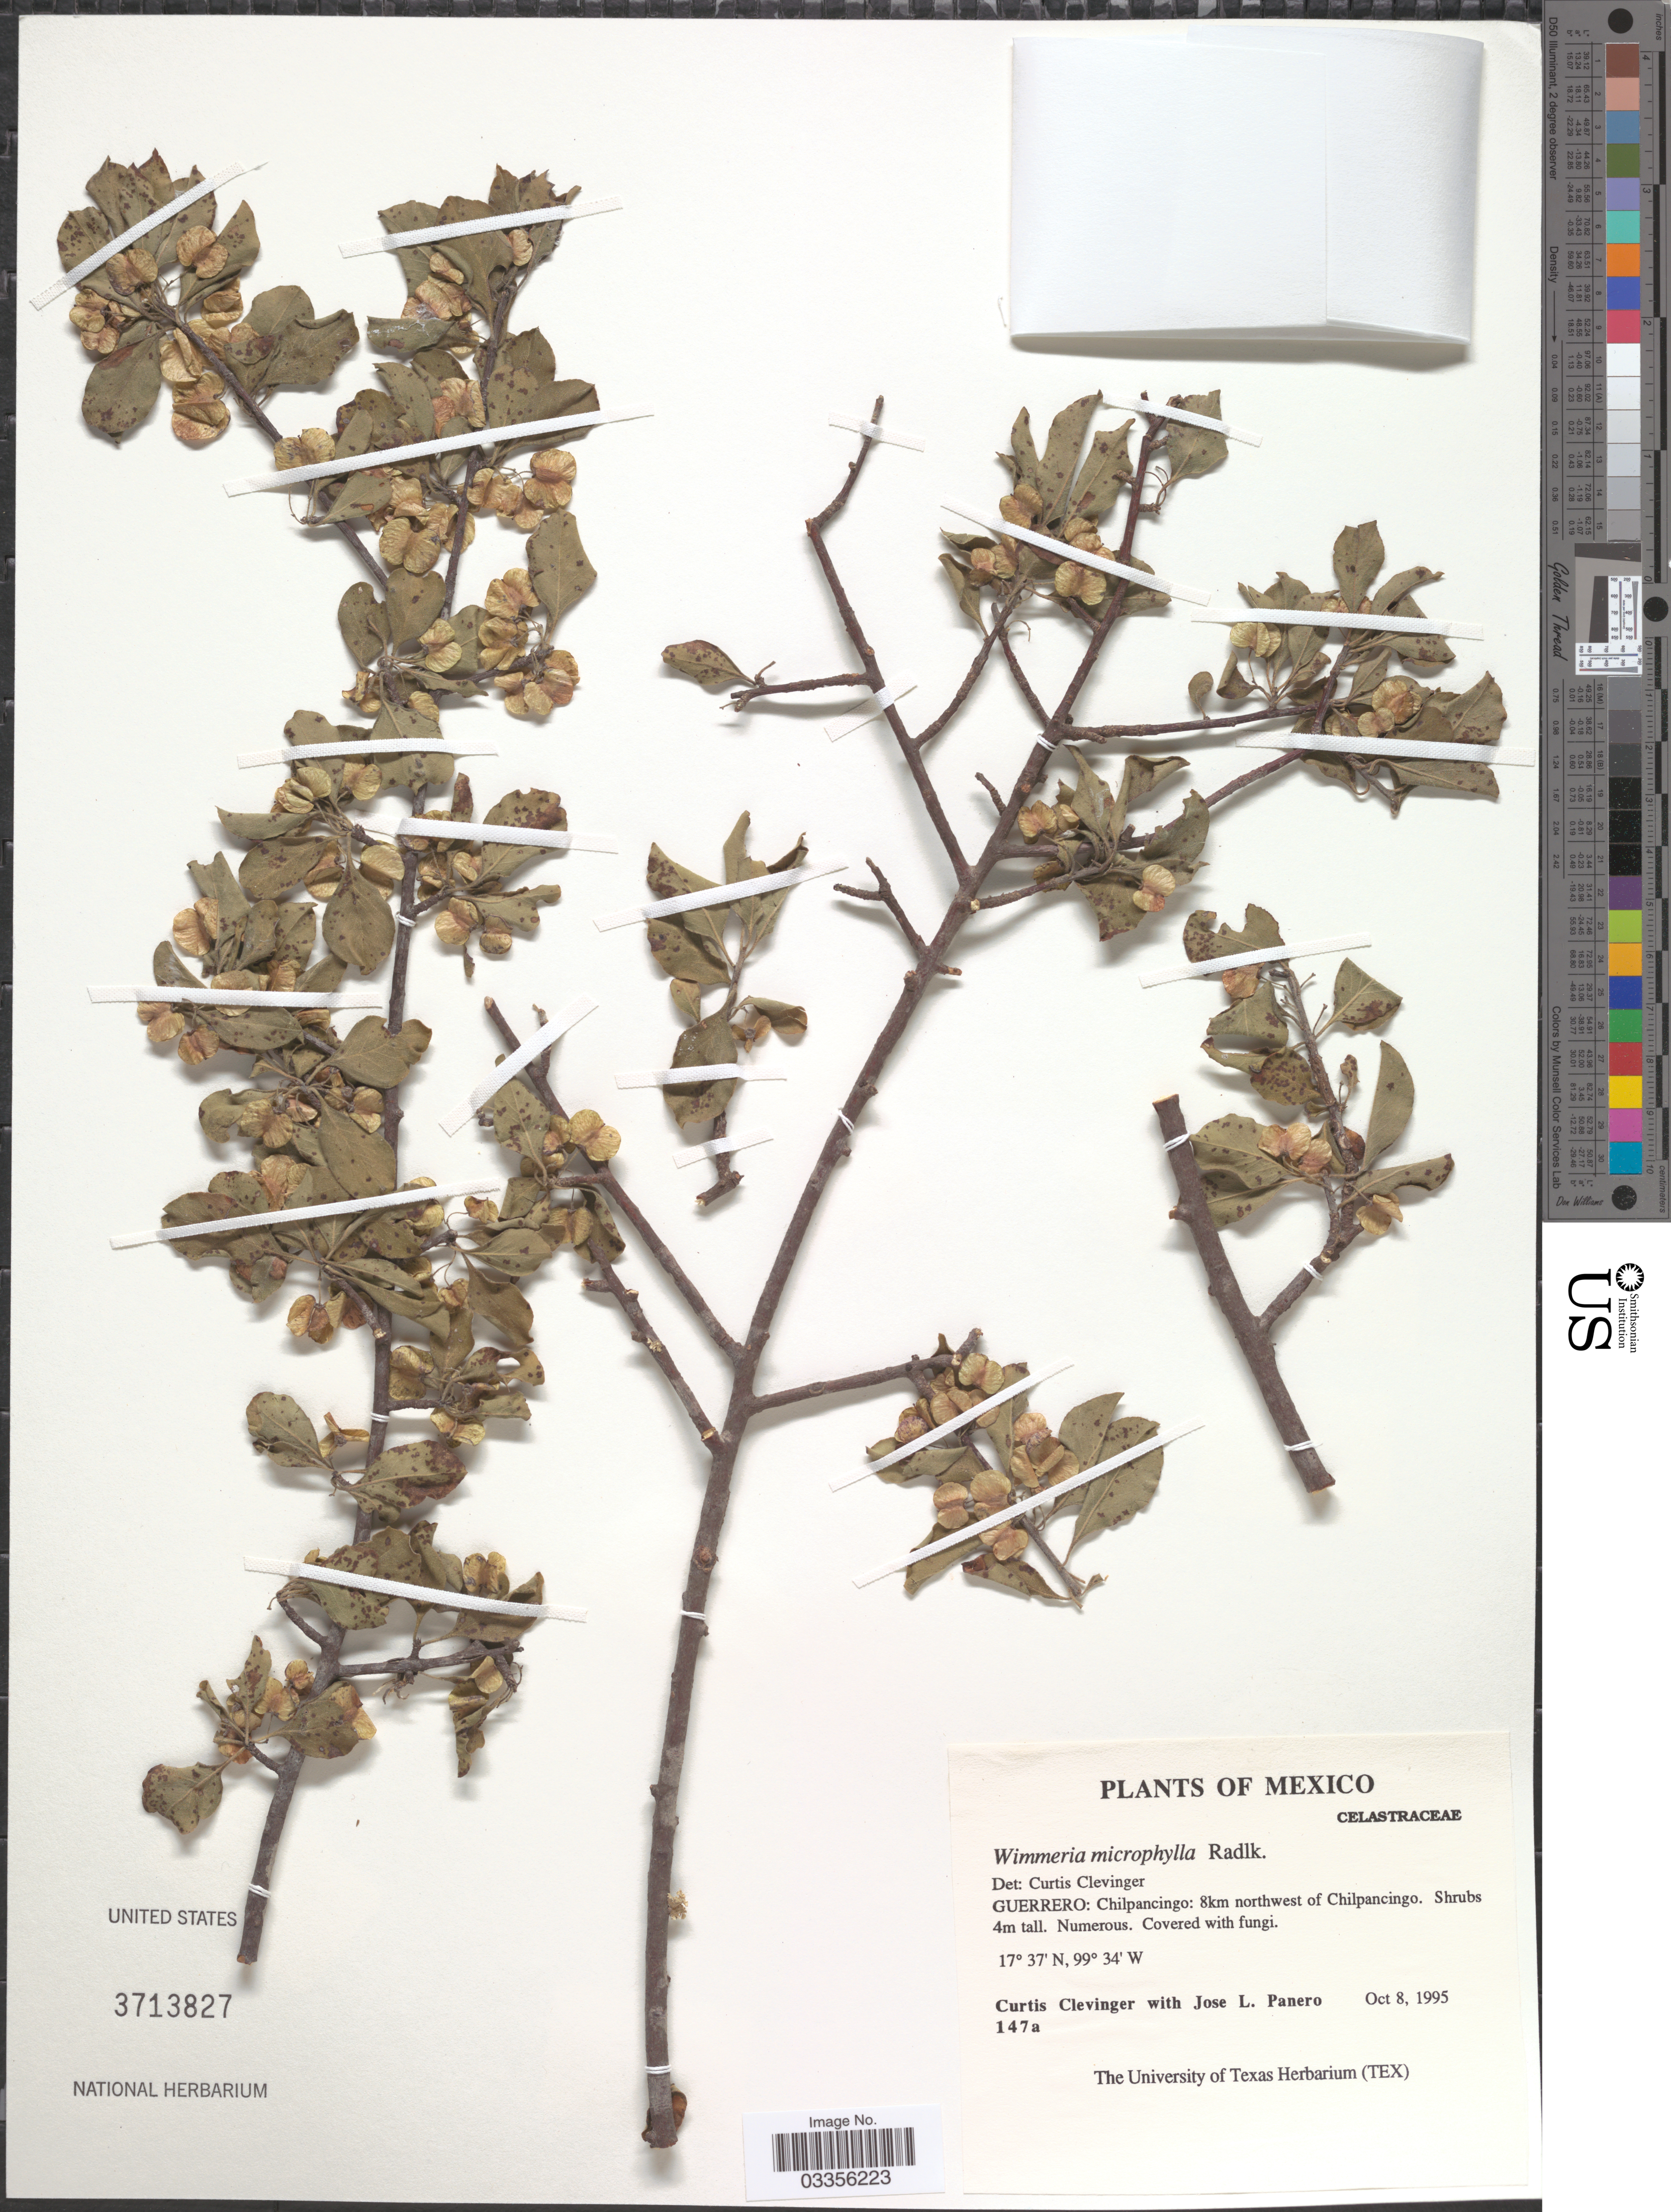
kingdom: Plantae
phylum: Tracheophyta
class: Magnoliopsida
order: Celastrales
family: Celastraceae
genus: Wimmeria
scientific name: Wimmeria microphylla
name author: Radlk.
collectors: C. Clevinger & J. L. Panero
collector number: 147a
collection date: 1995-10-08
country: Mexico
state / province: Guerrero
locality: Chilpancingo: 8km northwest of Chilpancingo.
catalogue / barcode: US 3713827